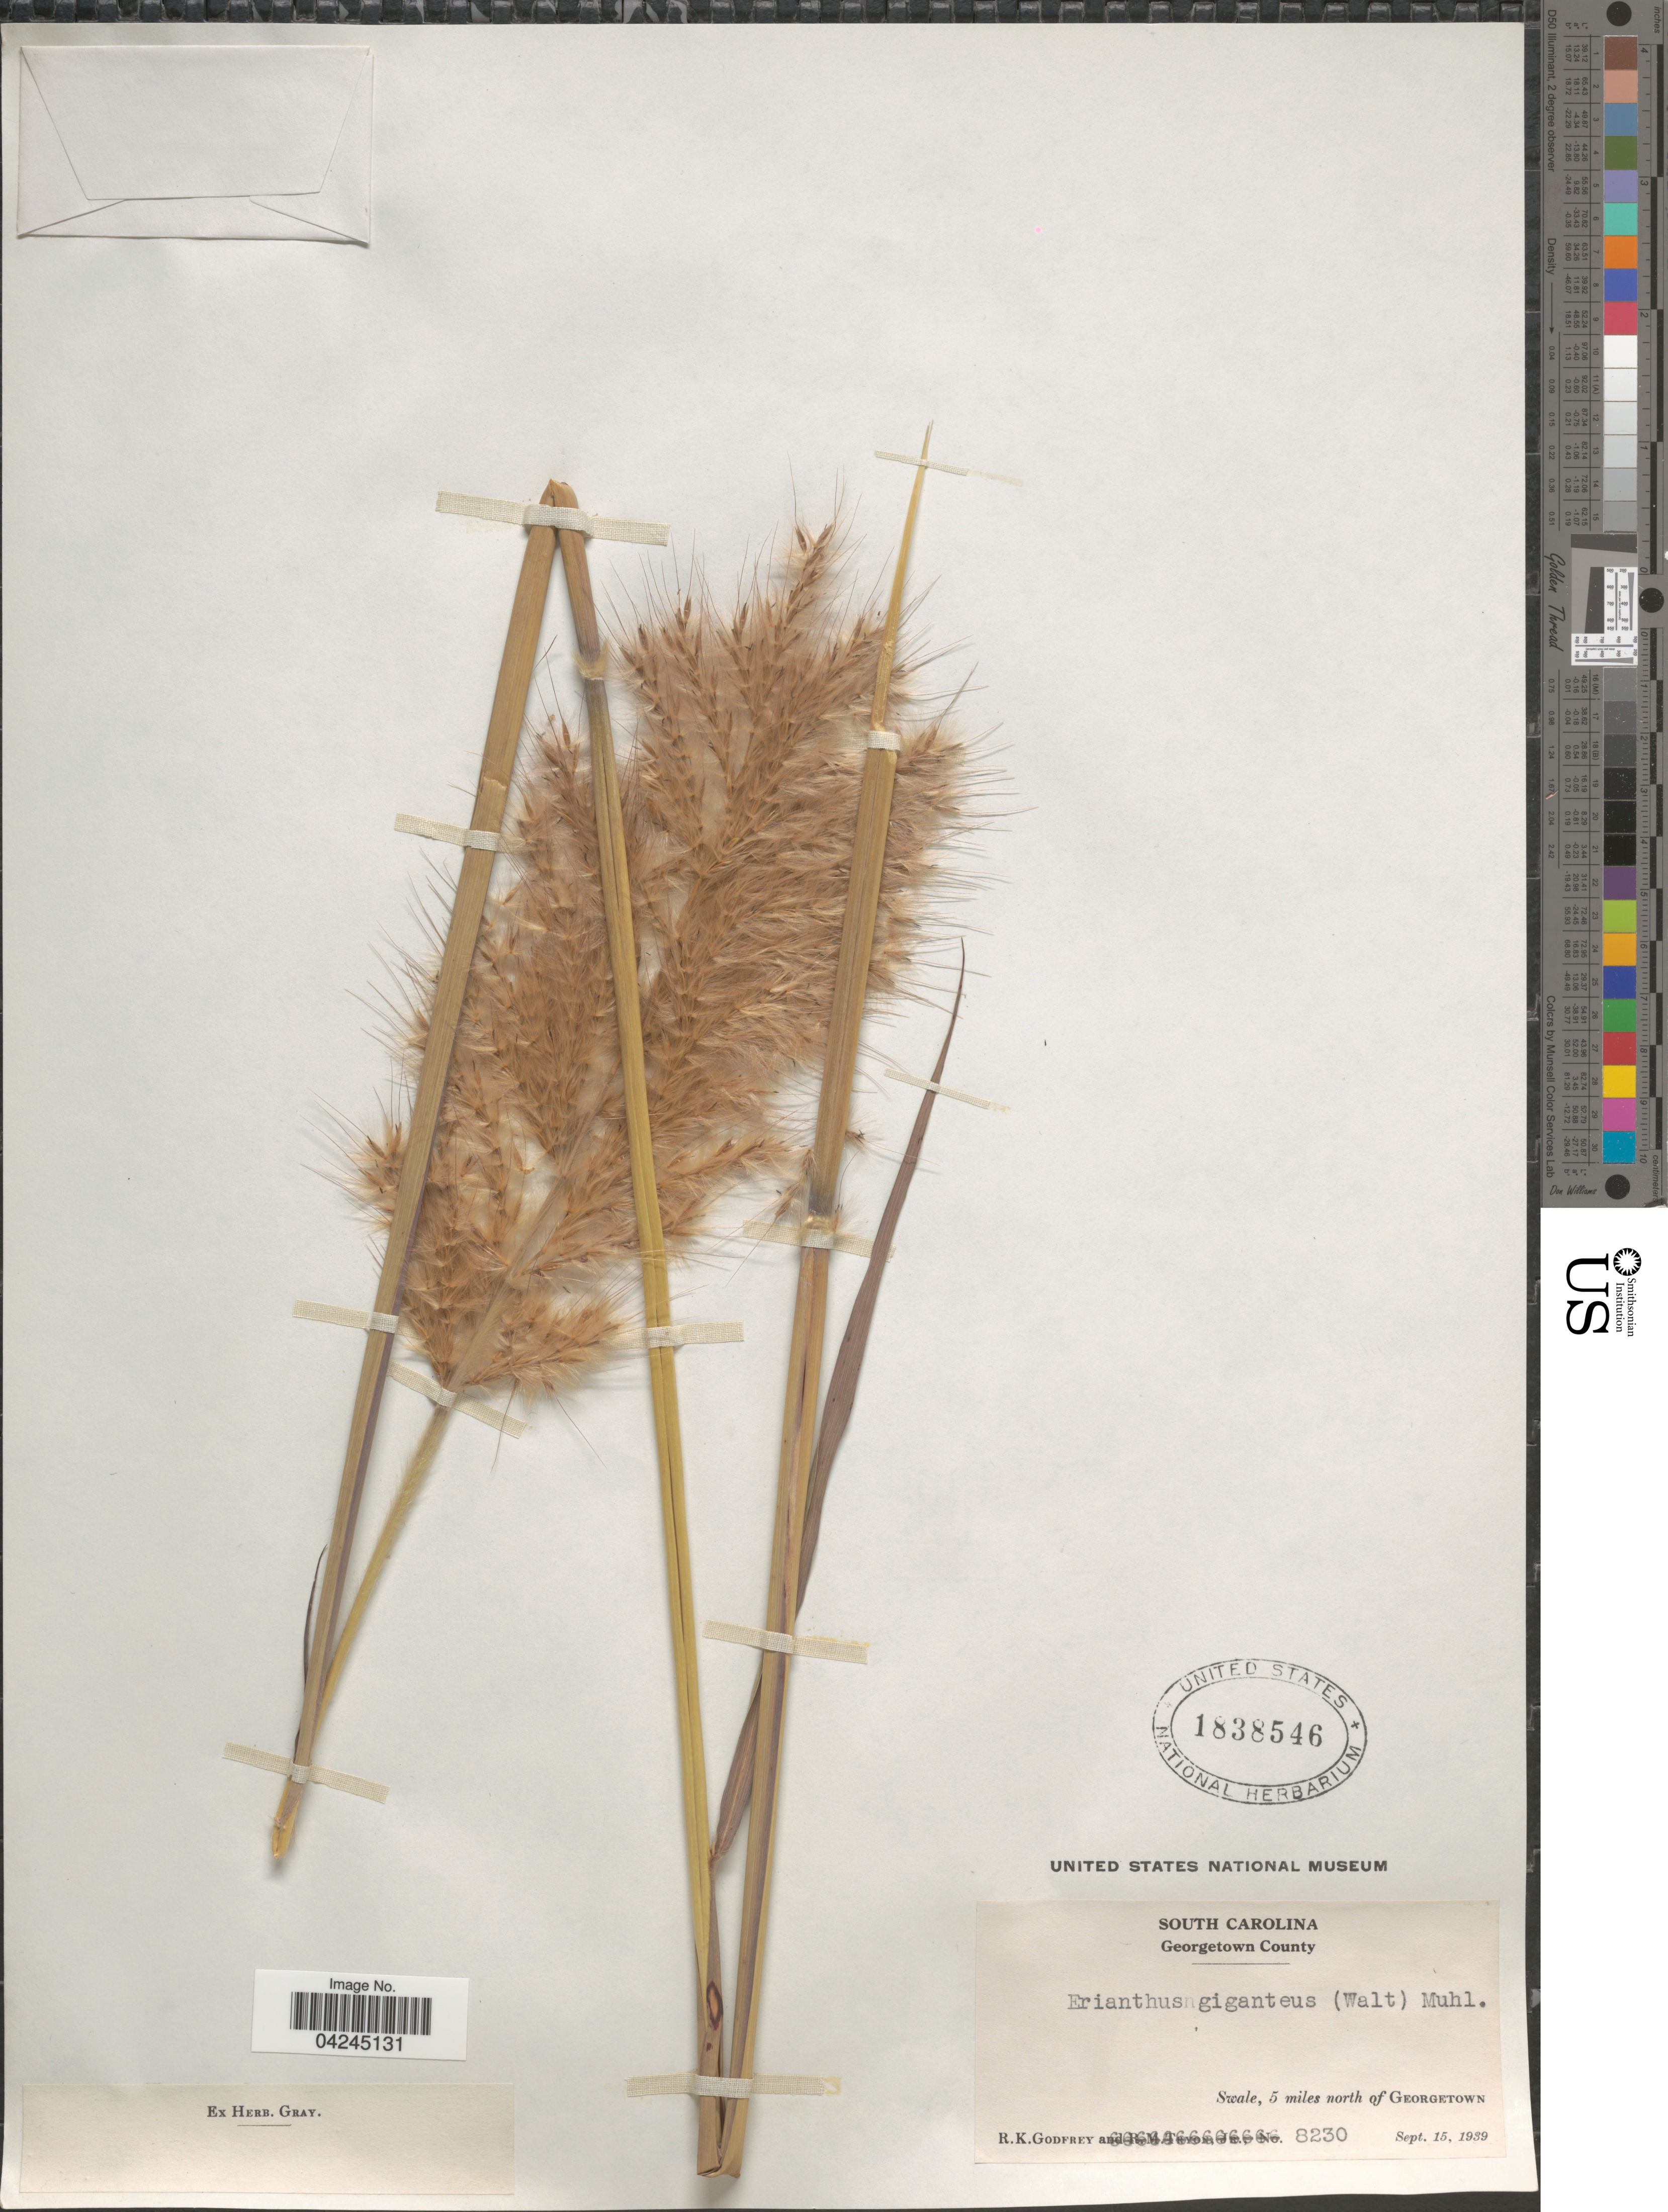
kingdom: Plantae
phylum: Tracheophyta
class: Liliopsida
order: Poales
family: Poaceae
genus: Erianthus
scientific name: Erianthus giganteus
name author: (Walter) P. Beauv.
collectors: R. K. Godfrey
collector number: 8230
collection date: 1939-09-15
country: United States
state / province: South Carolina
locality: Georgetown County. Swale, 5 miles north of Georgetown.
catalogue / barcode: US 1838546